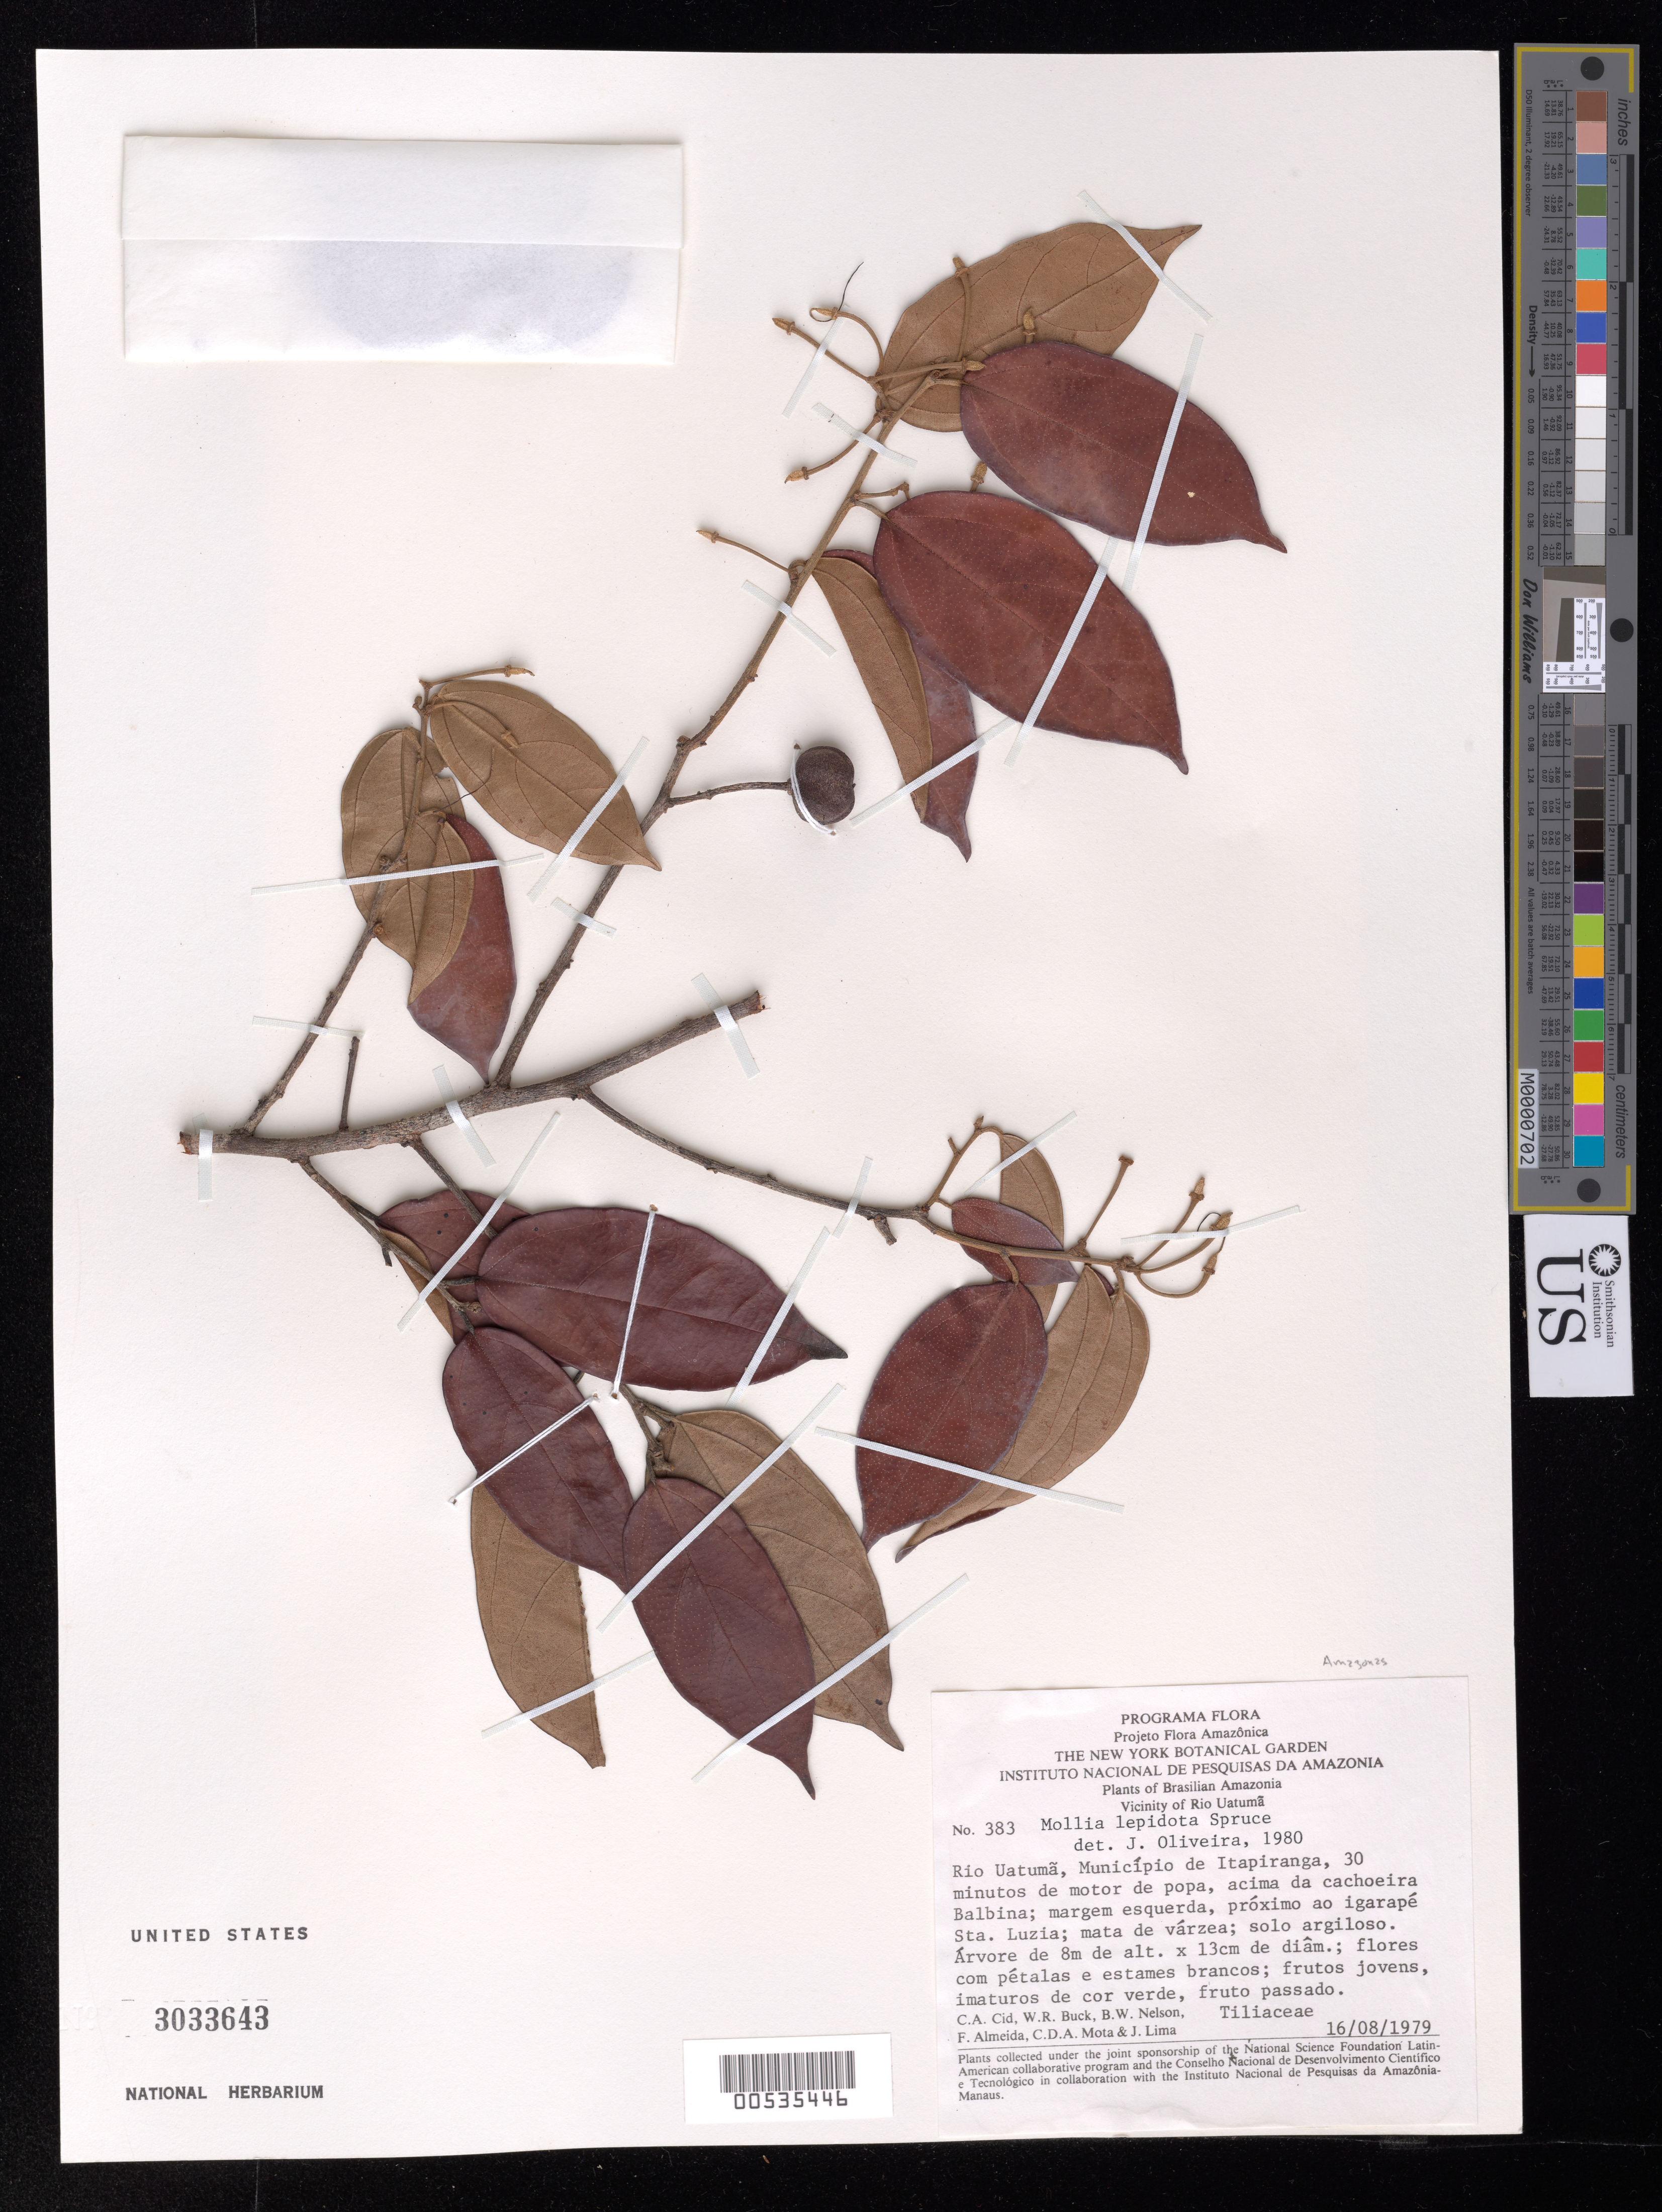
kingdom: Plantae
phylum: Tracheophyta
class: Magnoliopsida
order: Malvales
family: Malvaceae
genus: Mollia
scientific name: Mollia sphaerocarpa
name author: Gleason ex Record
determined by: Dorr, Laurence J., Curator (BOT), Smithsonian Institution - National Museum of Natural History (UNITED STATES)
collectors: C. A. Cid Ferreira, W. R. Buck, B. W. Nelson, F. Almeda & C. D. A. Mota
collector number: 383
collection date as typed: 16 Aug 1979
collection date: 1979-08-16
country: Brazil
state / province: Amazonas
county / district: Itapiranga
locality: Itapiranga, Rio Uatuma, 30 minutos de motor de popa, acima de cachoeira Balbina; margem esquerda, próximo ao igarapé Sta. Luzia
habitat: Mata de várzea; solo argiloso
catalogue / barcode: US 3033643